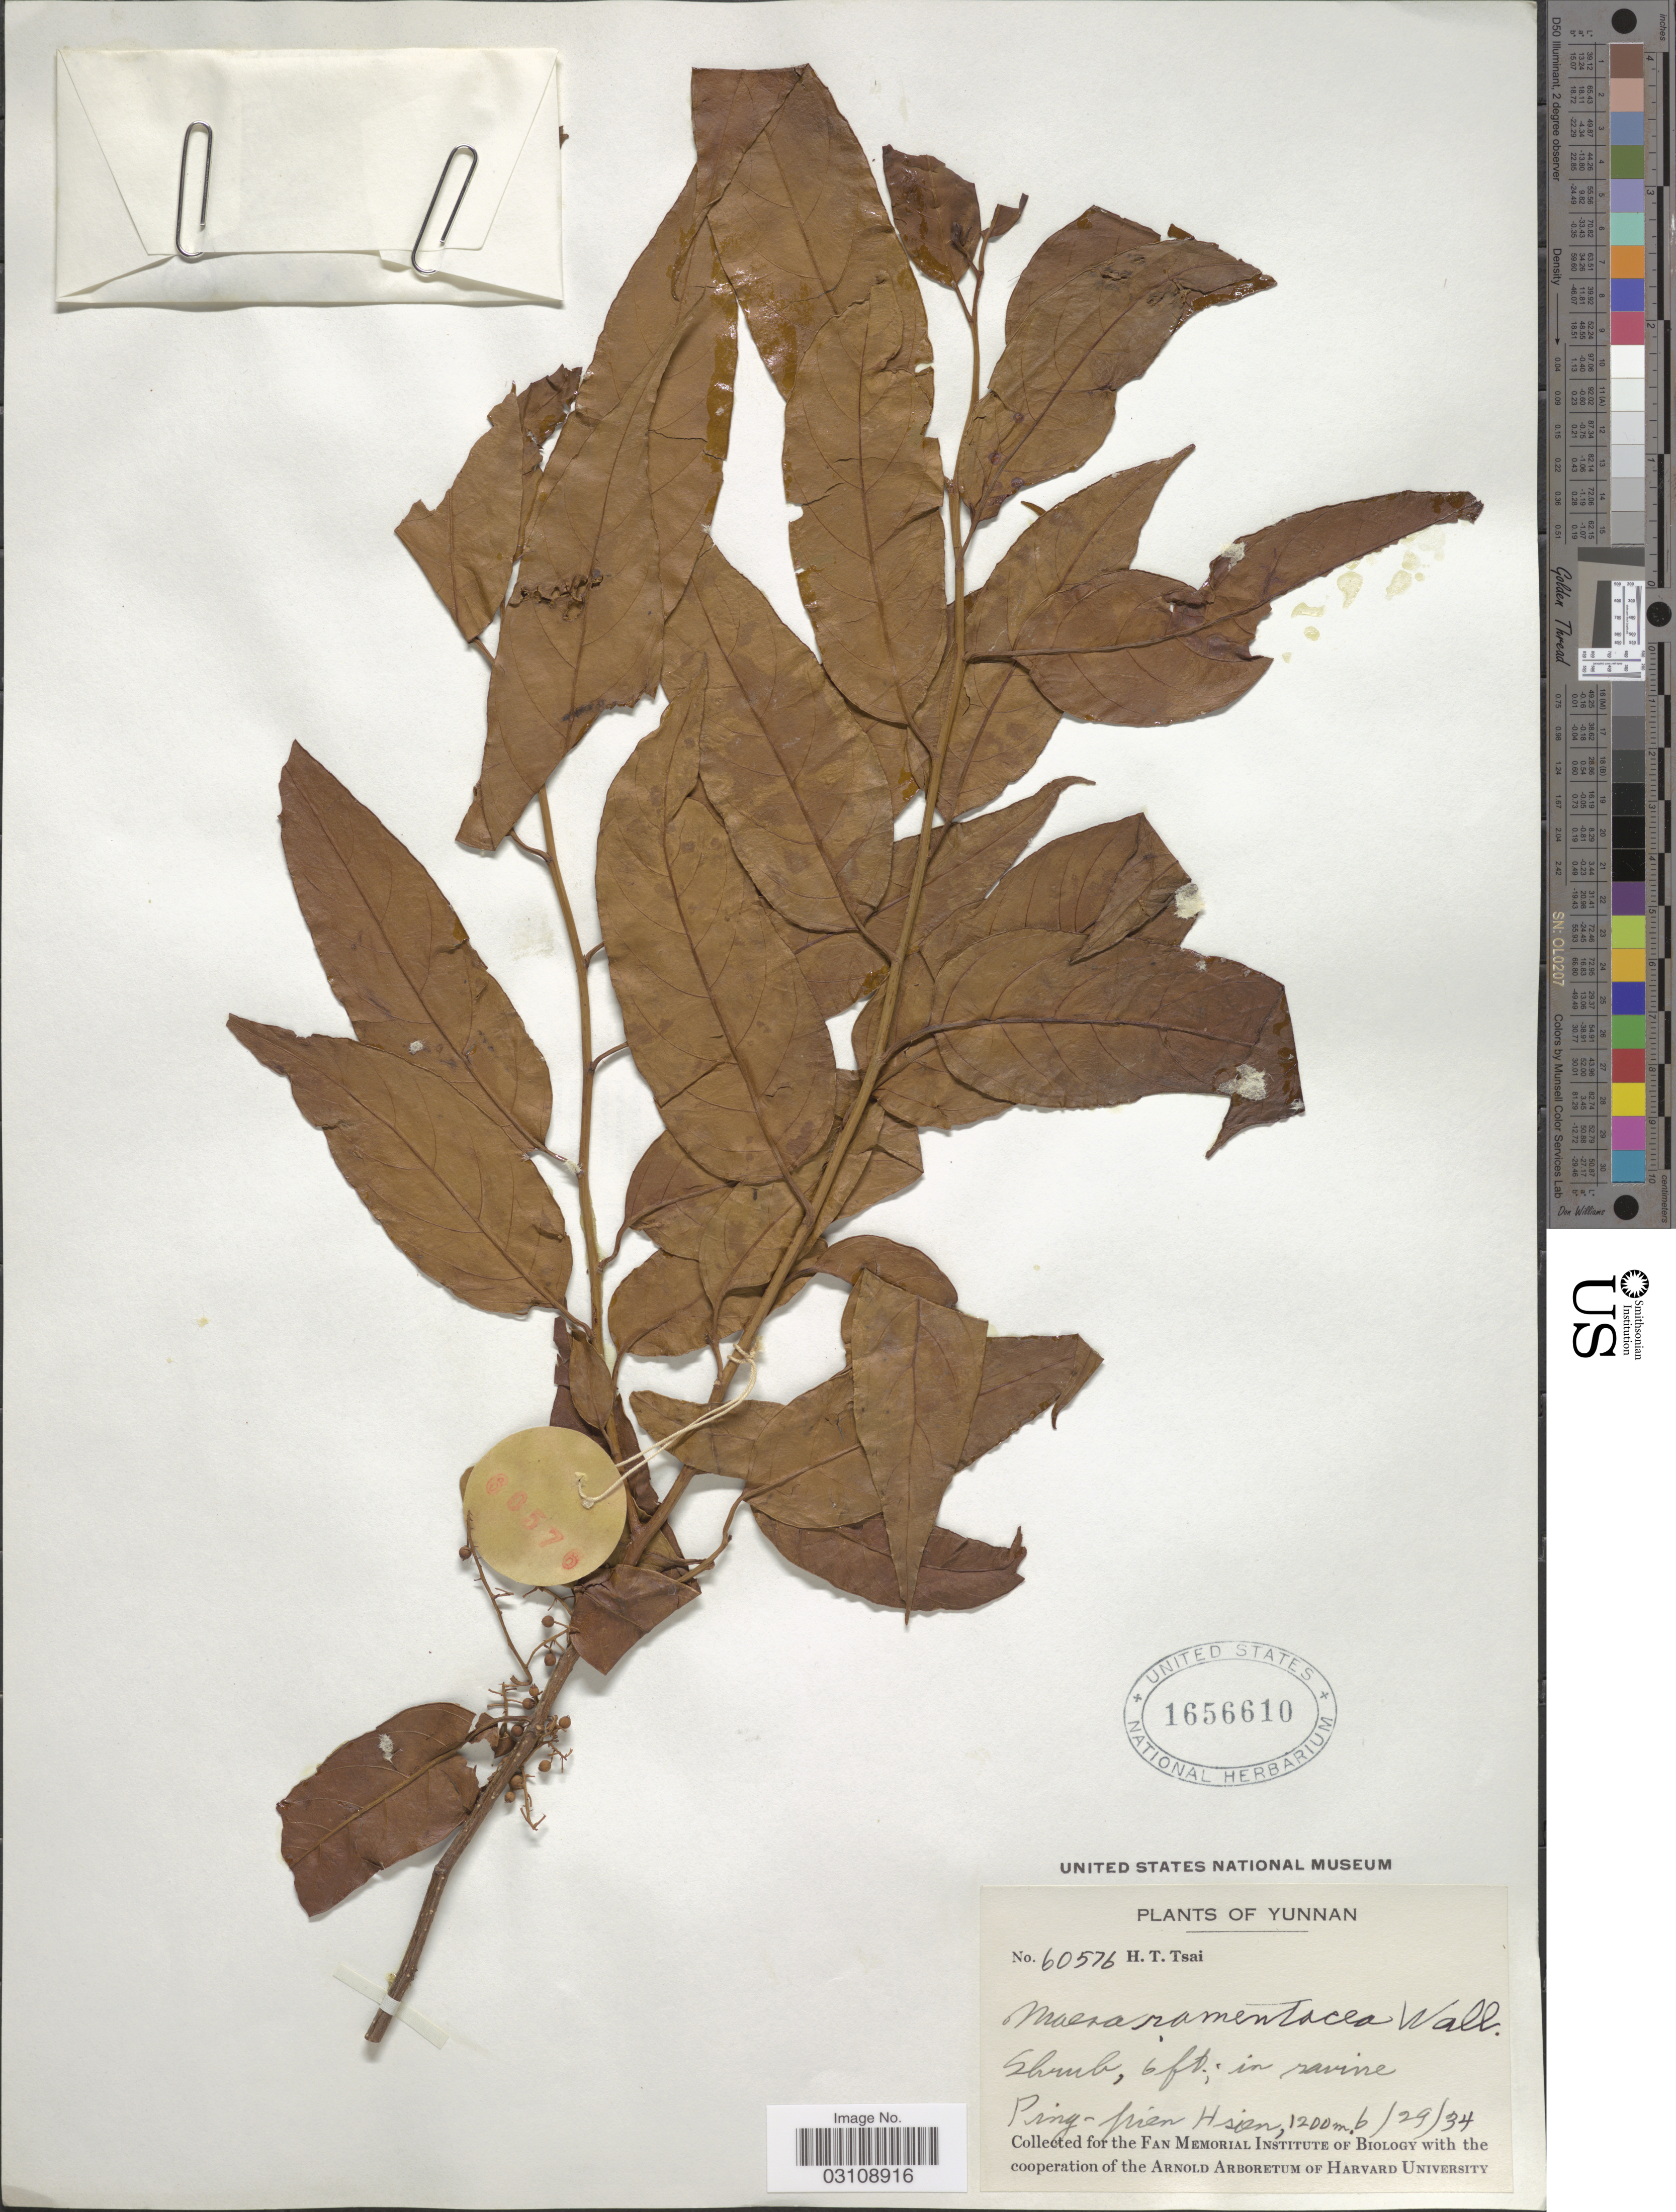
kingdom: Plantae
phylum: Tracheophyta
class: Magnoliopsida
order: Ericales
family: Primulaceae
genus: Maesa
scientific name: Maesa ramentacea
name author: (Roxb.) A. DC.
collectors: H. Tsai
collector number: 60576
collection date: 1934-06-29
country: China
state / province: Yunnan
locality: Ping-pien Hsien.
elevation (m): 1200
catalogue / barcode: US 1656610